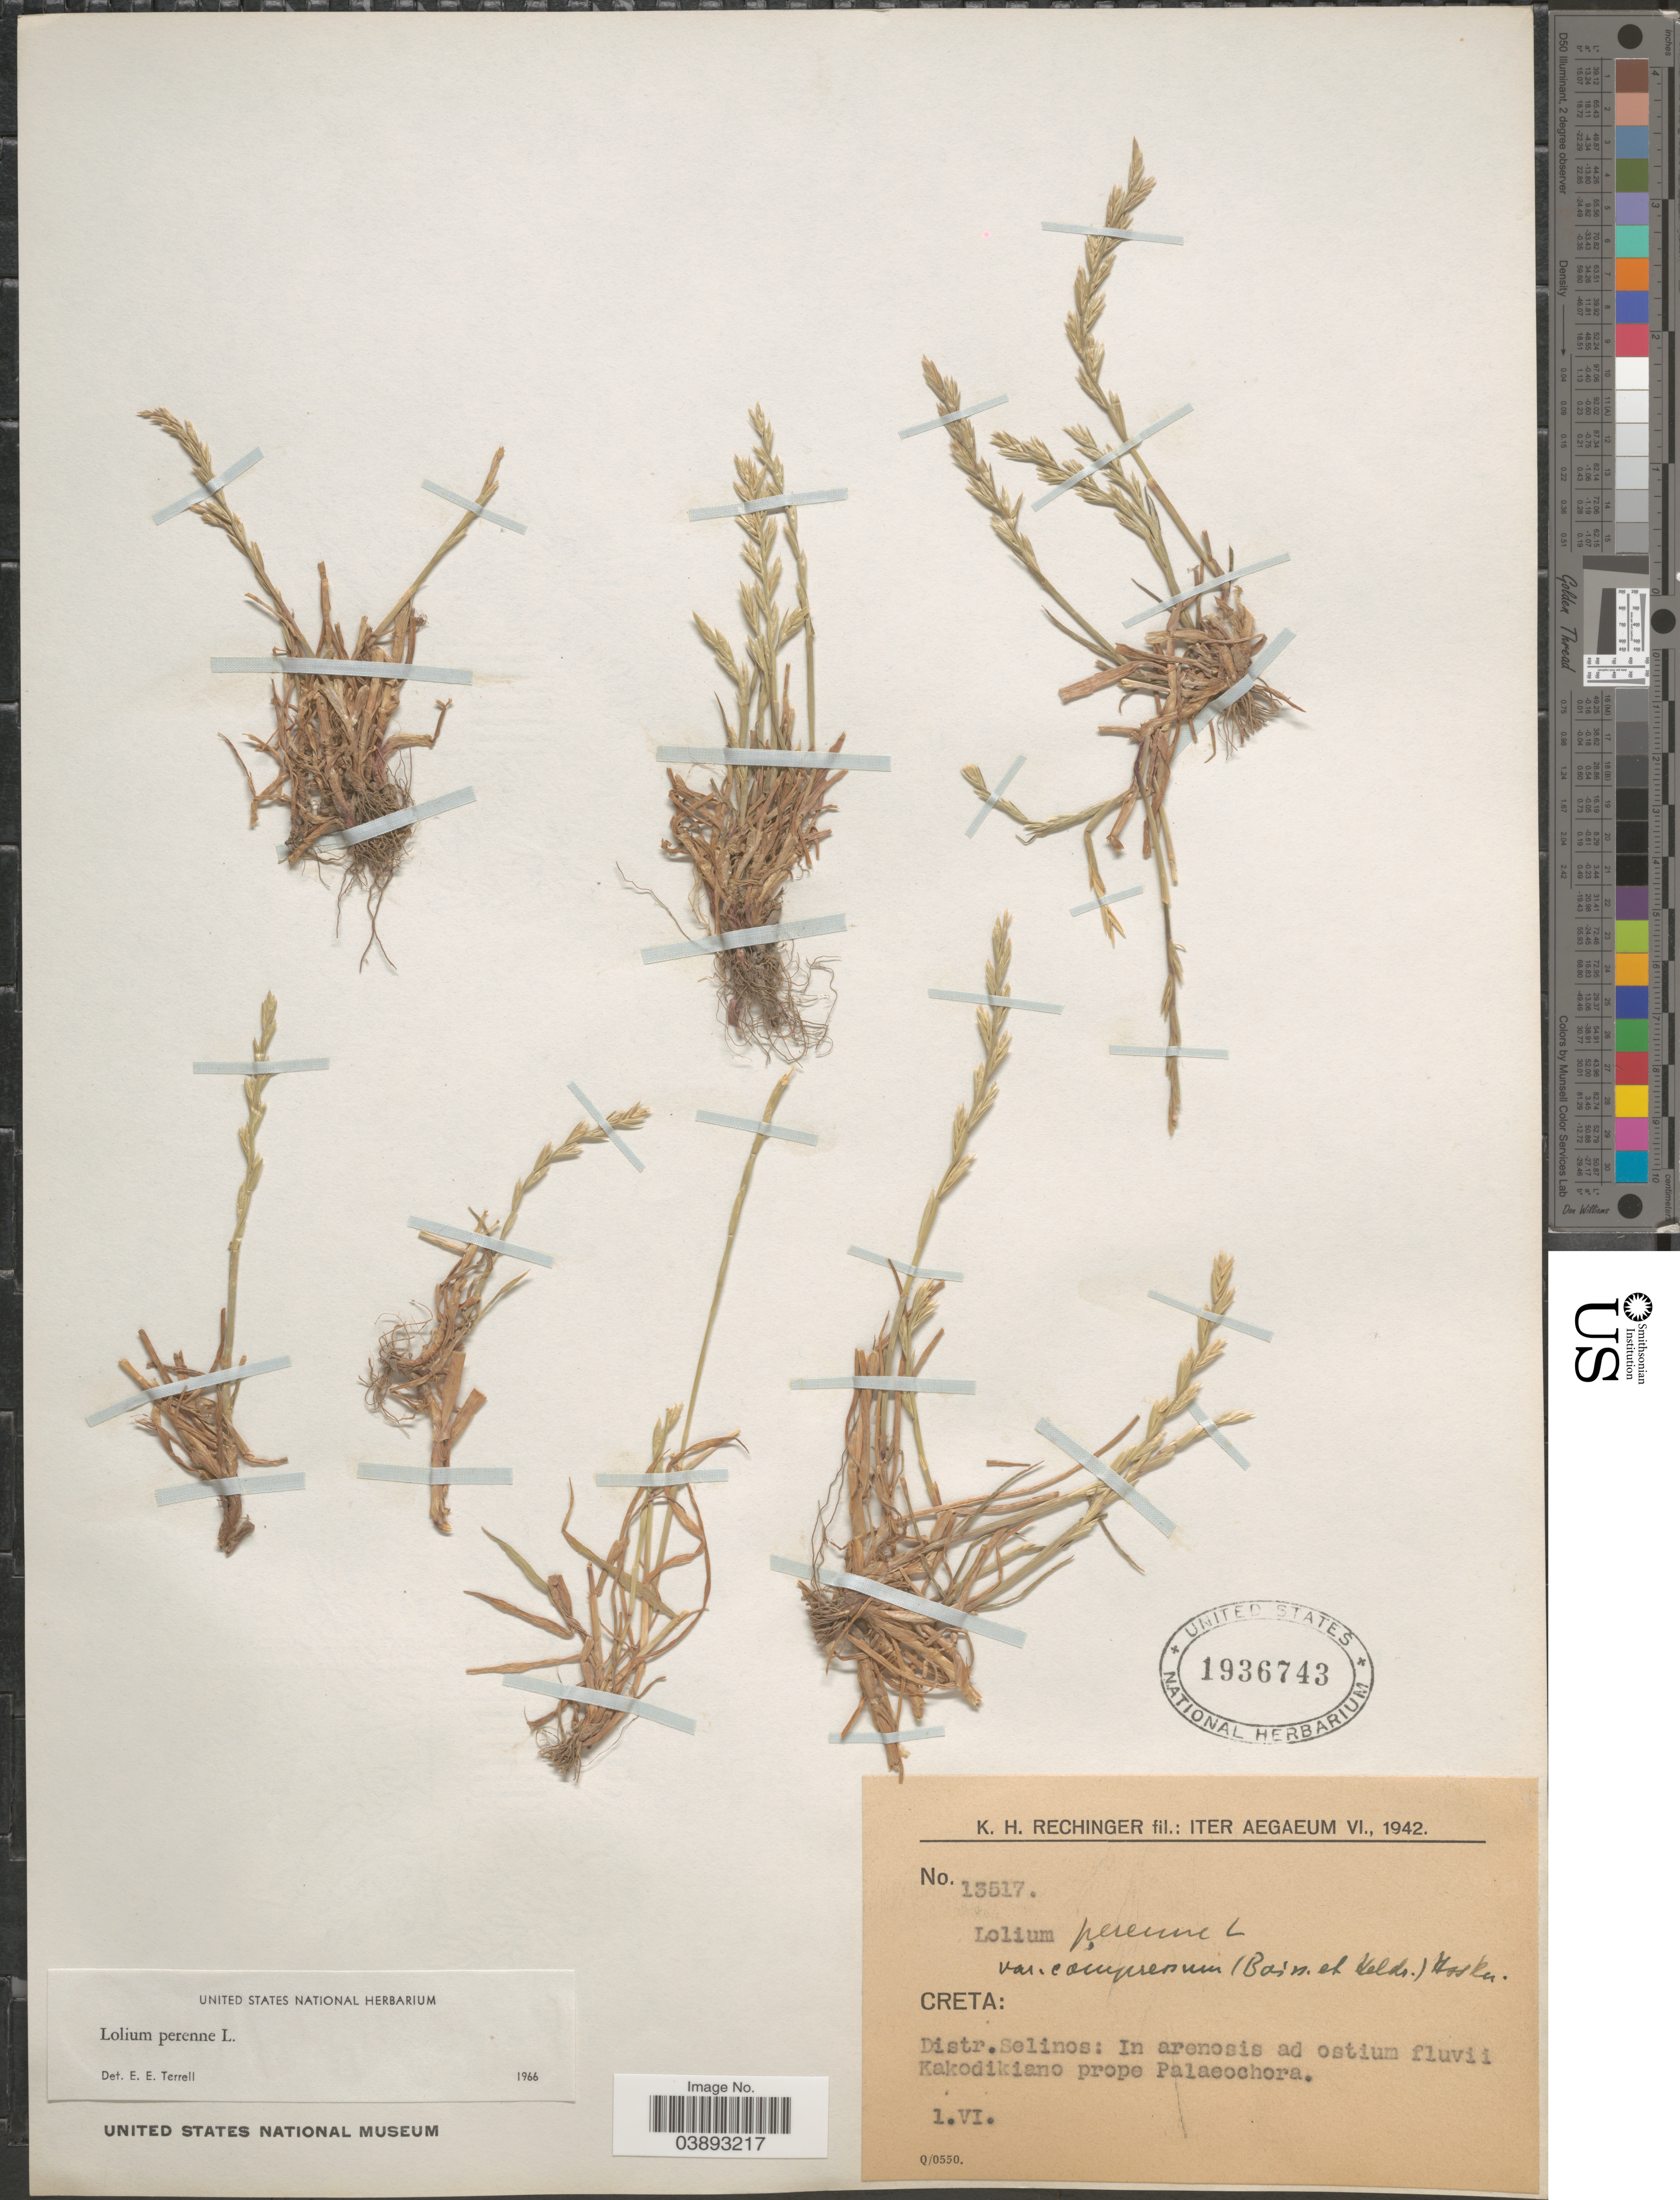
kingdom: Plantae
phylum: Tracheophyta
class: Liliopsida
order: Poales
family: Poaceae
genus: Lolium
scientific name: Lolium perenne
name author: L.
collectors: K. H. Rechinger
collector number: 13517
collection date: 1942-06-01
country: Greece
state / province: Crete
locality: Creta: Distr.Selinos: in arenosis ad ostium fluvii Kakodikiano prope Palaeichora.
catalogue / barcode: US 1936743